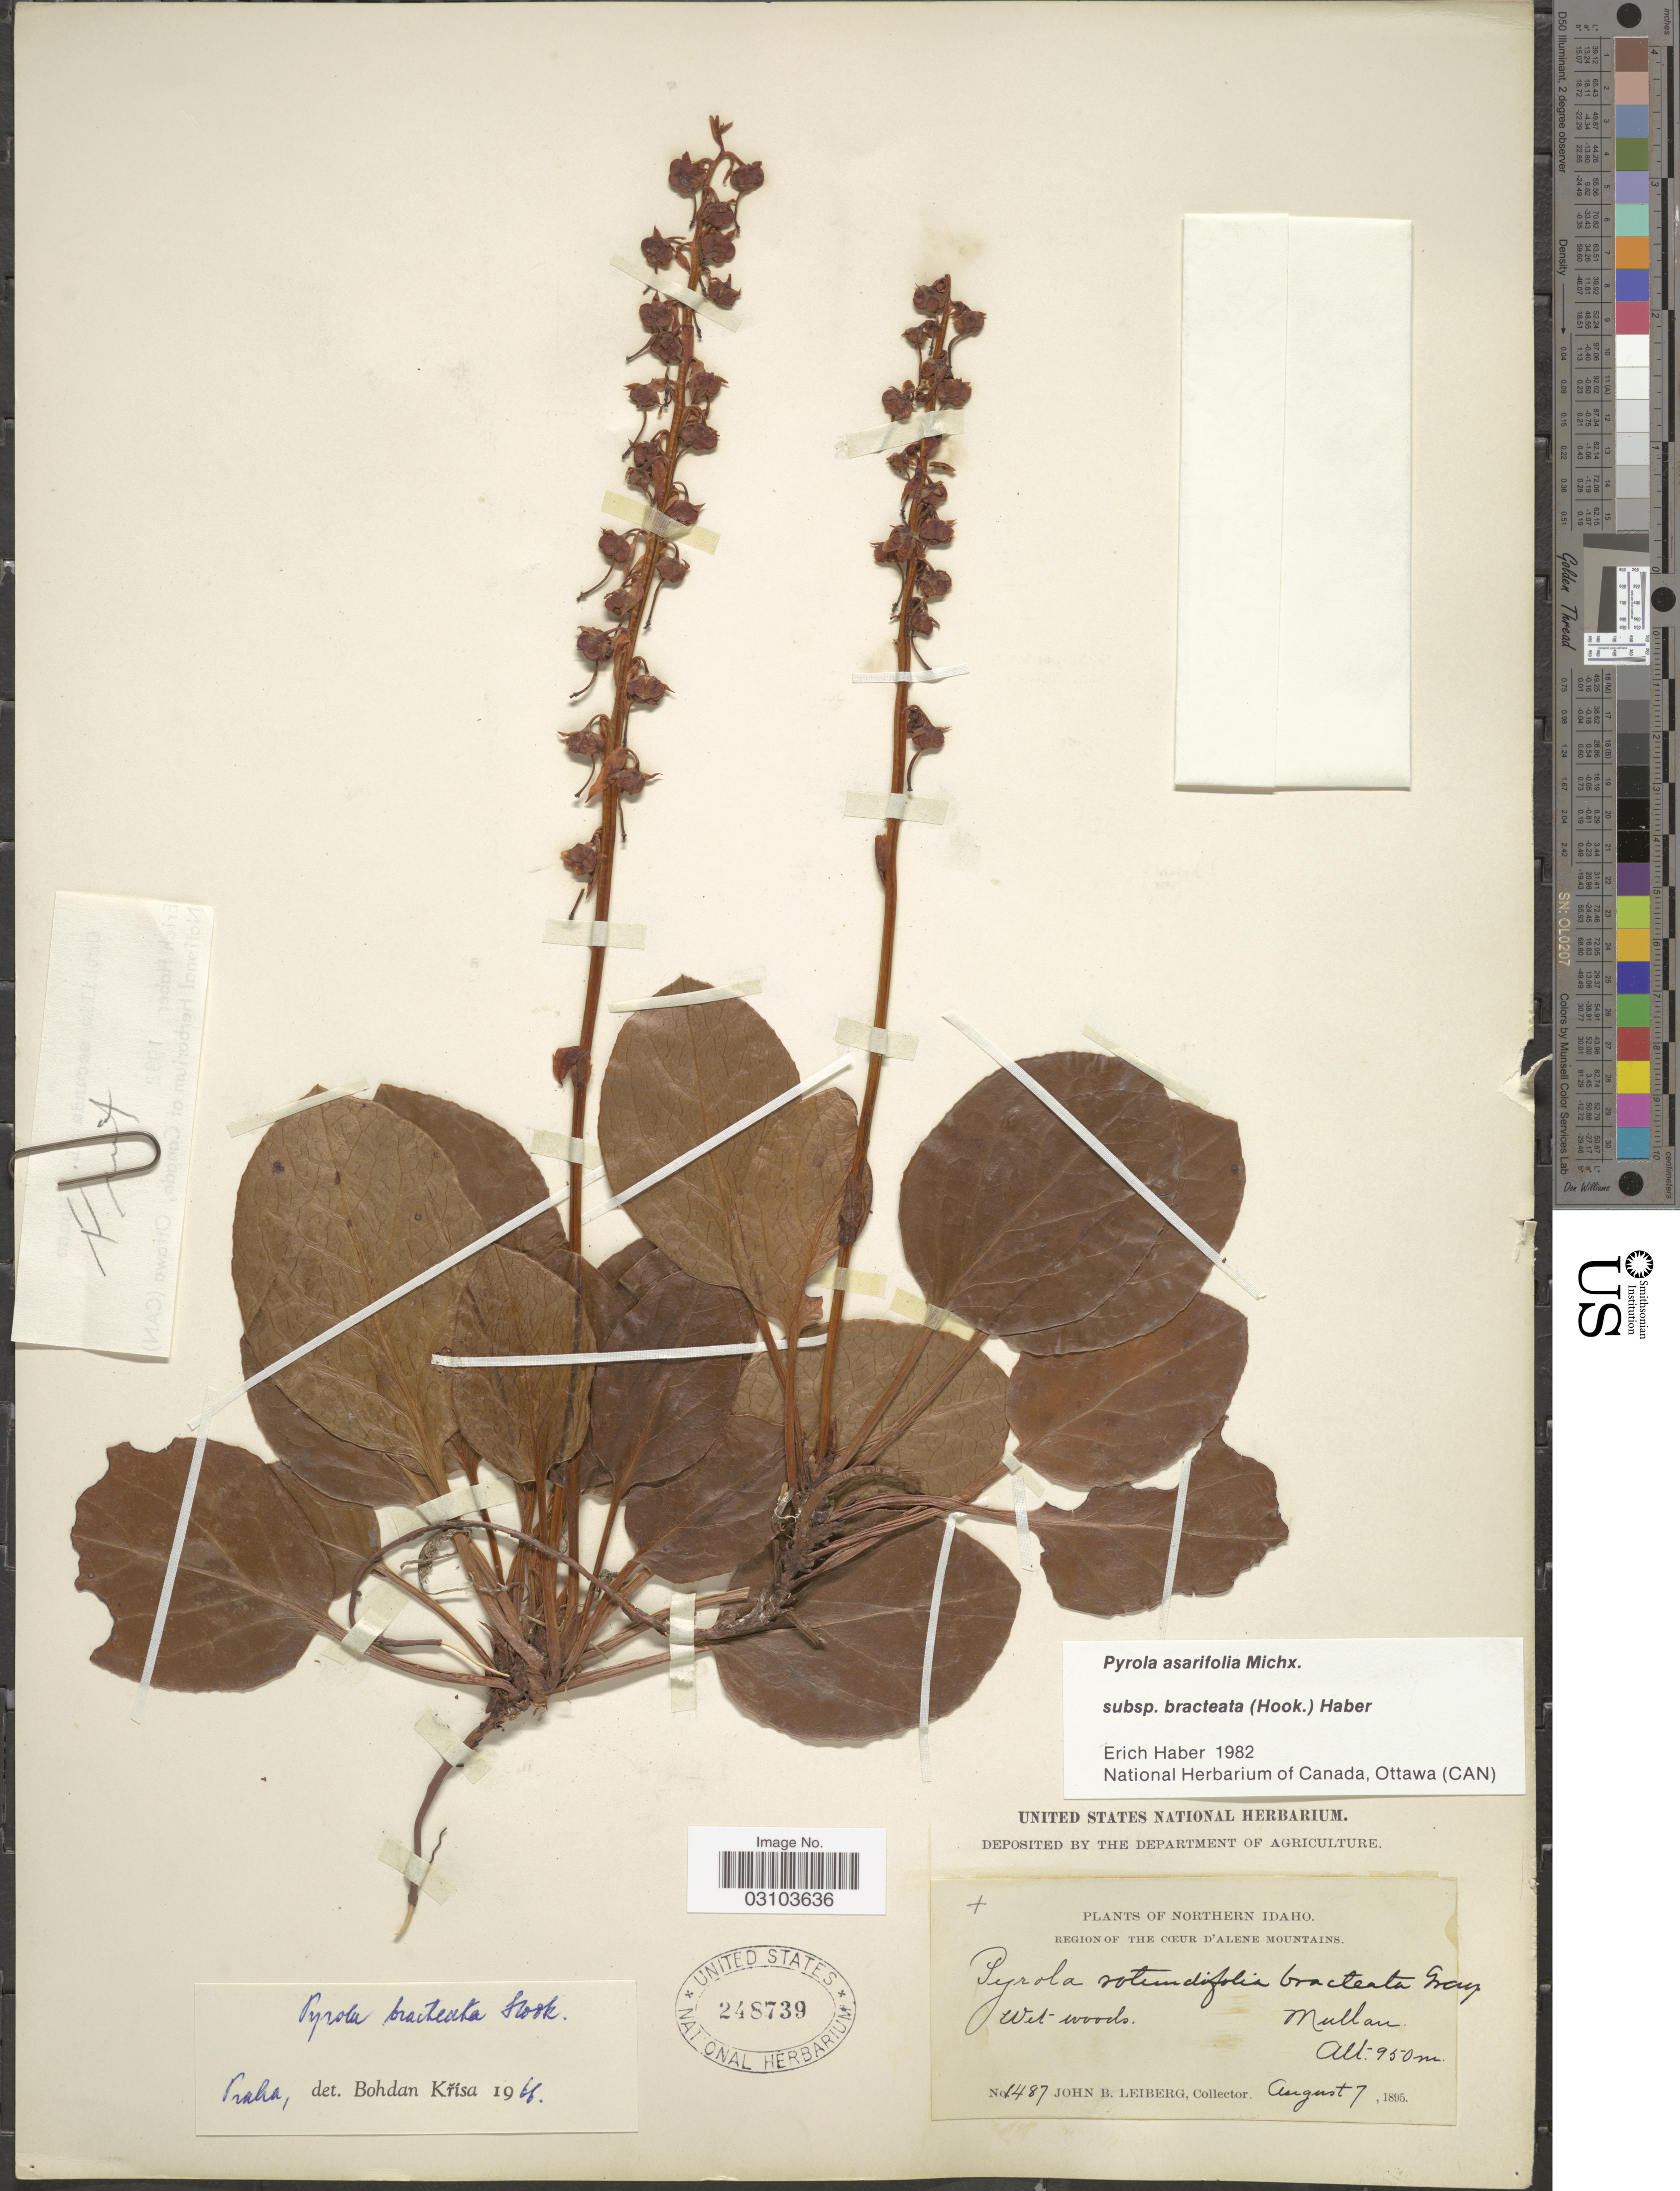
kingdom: Plantae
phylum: Tracheophyta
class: Magnoliopsida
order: Ericales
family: Ericaceae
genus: Pyrola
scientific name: Pyrola asarifolia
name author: Michx.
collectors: J. B. Leiberg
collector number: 1487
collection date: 1895-08-07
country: United States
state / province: Idaho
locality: Northern Idaho. Mullan.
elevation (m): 950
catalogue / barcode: US 248739